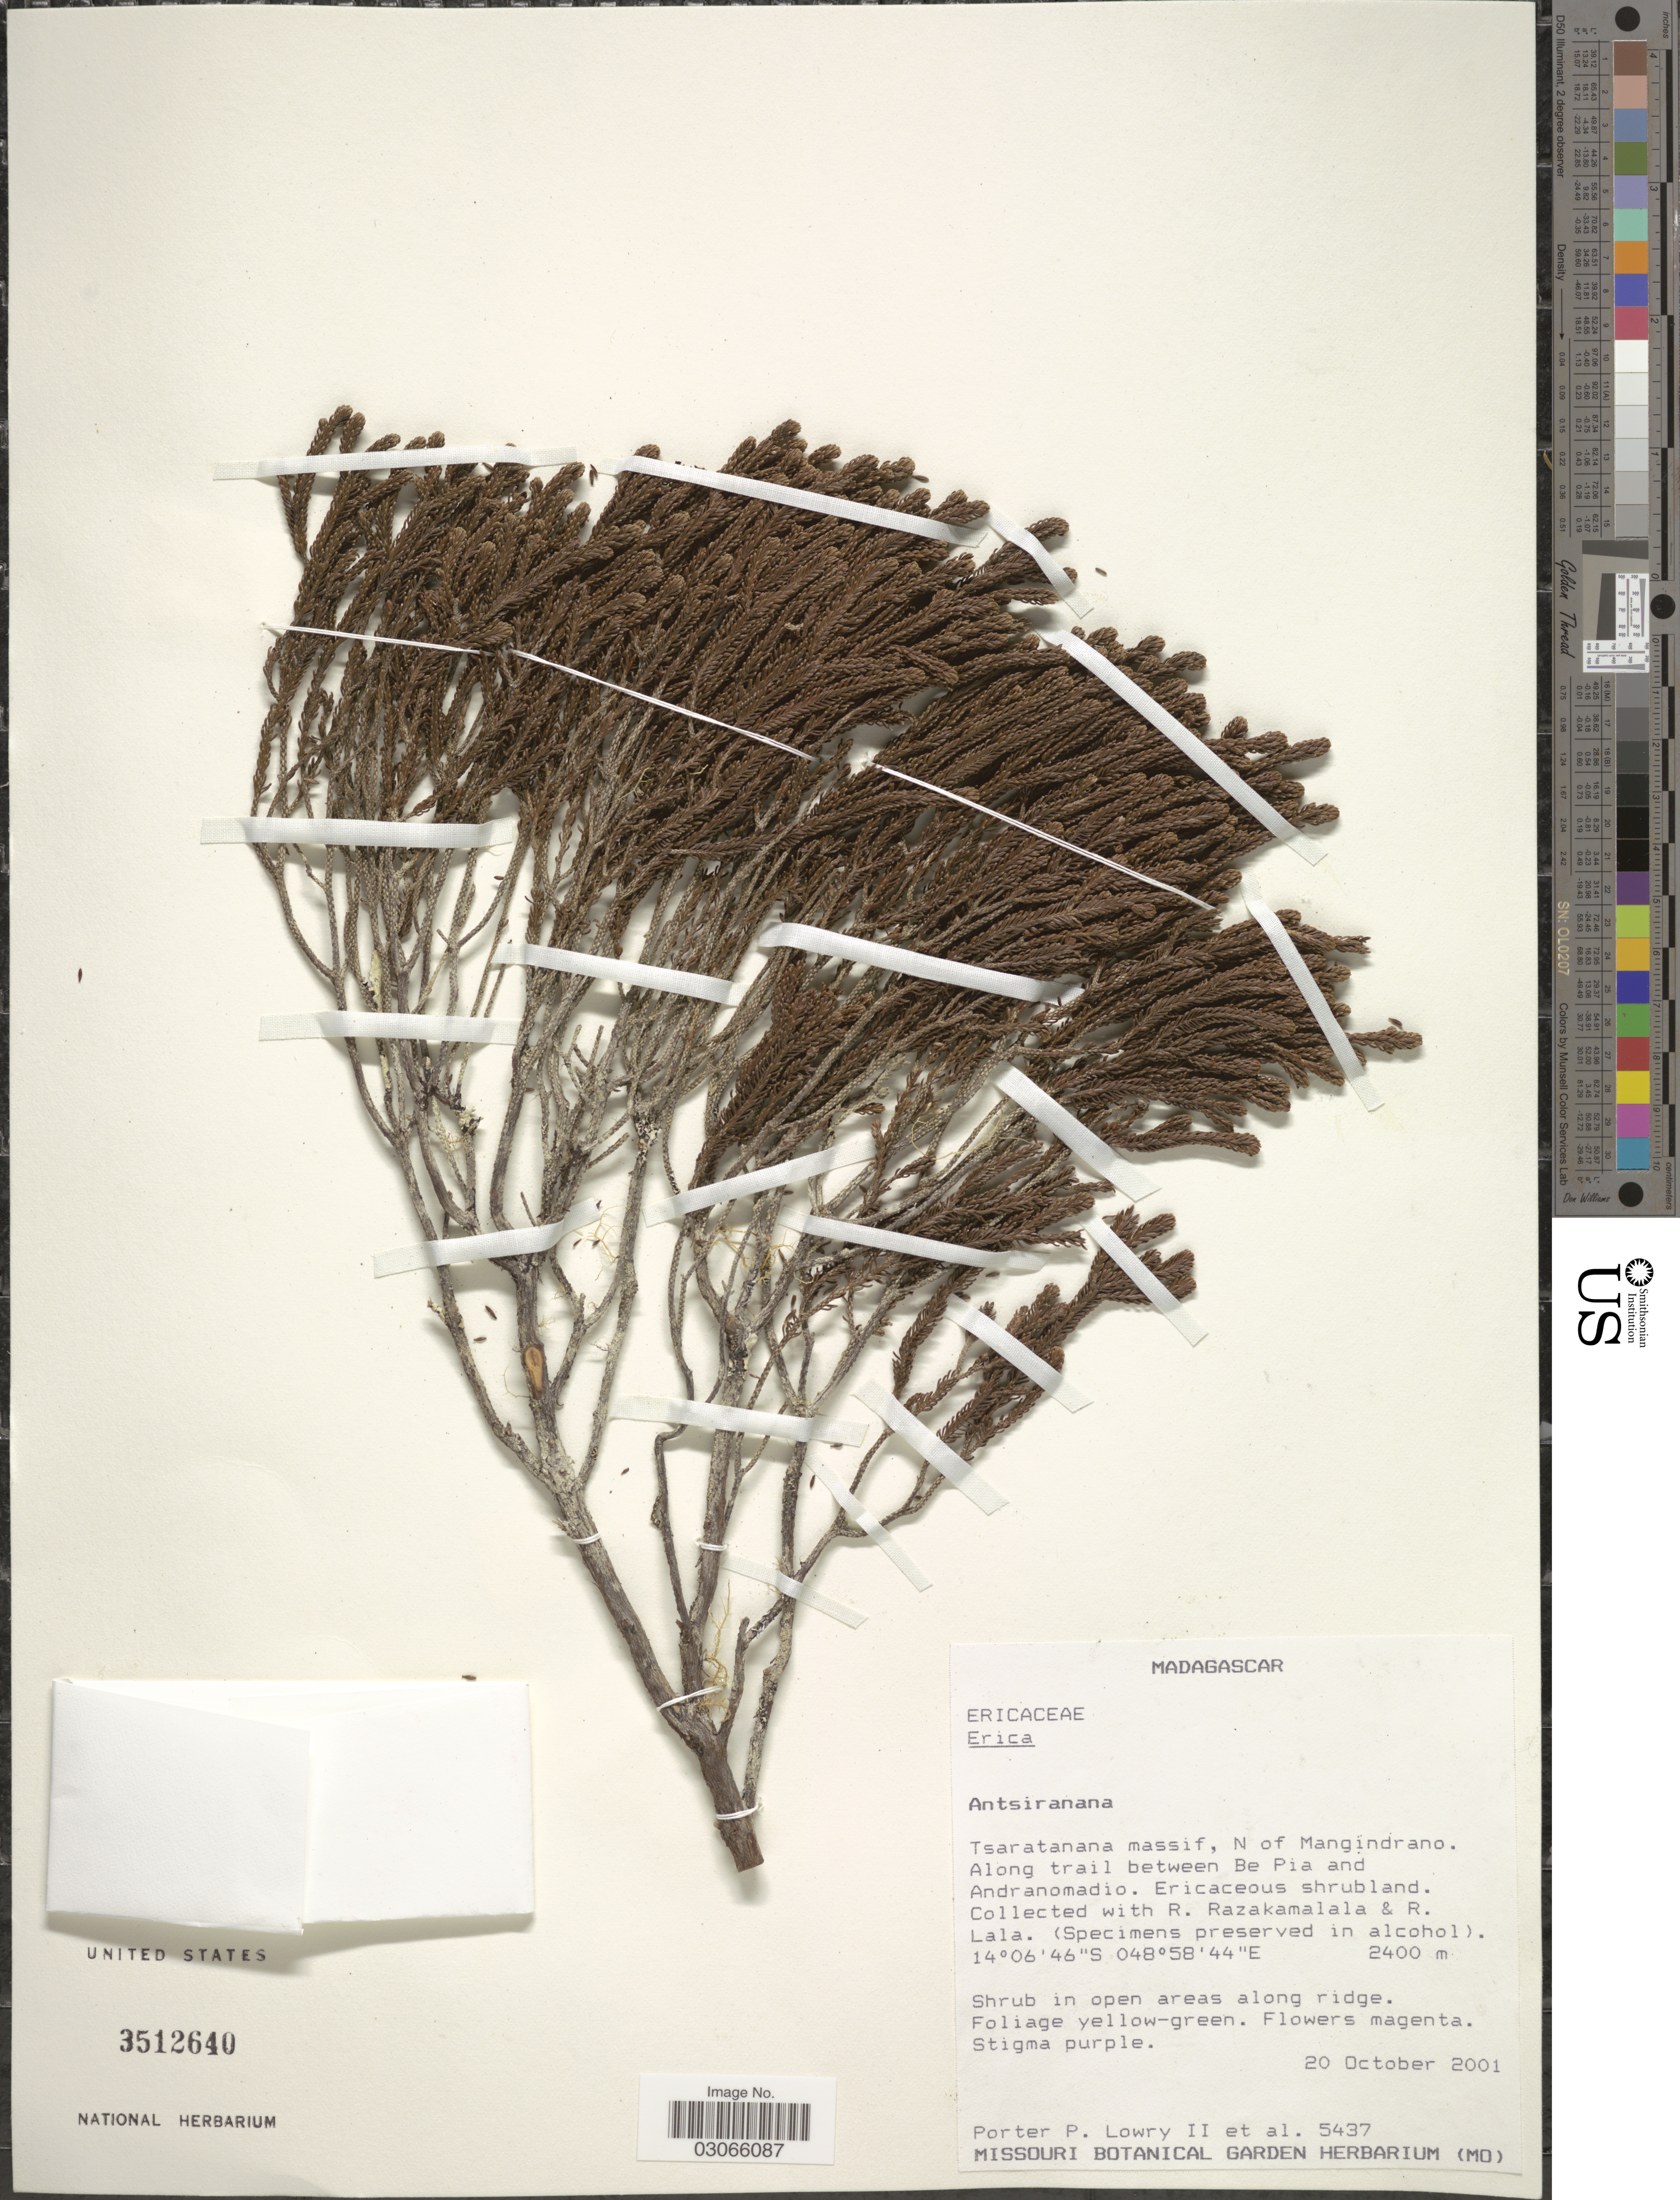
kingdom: Plantae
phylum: Tracheophyta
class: Magnoliopsida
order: Ericales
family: Ericaceae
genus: Erica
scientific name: Erica sp.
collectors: P. P. Lowry, R. Razakamalala & R. Lala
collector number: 5437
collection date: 2001-10-20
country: Madagascar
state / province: Diana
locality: Tsaratanana massif, N of Mangindrano. Along trail between Be Pia and Andranomadio.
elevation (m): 2400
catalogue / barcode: US 3512640